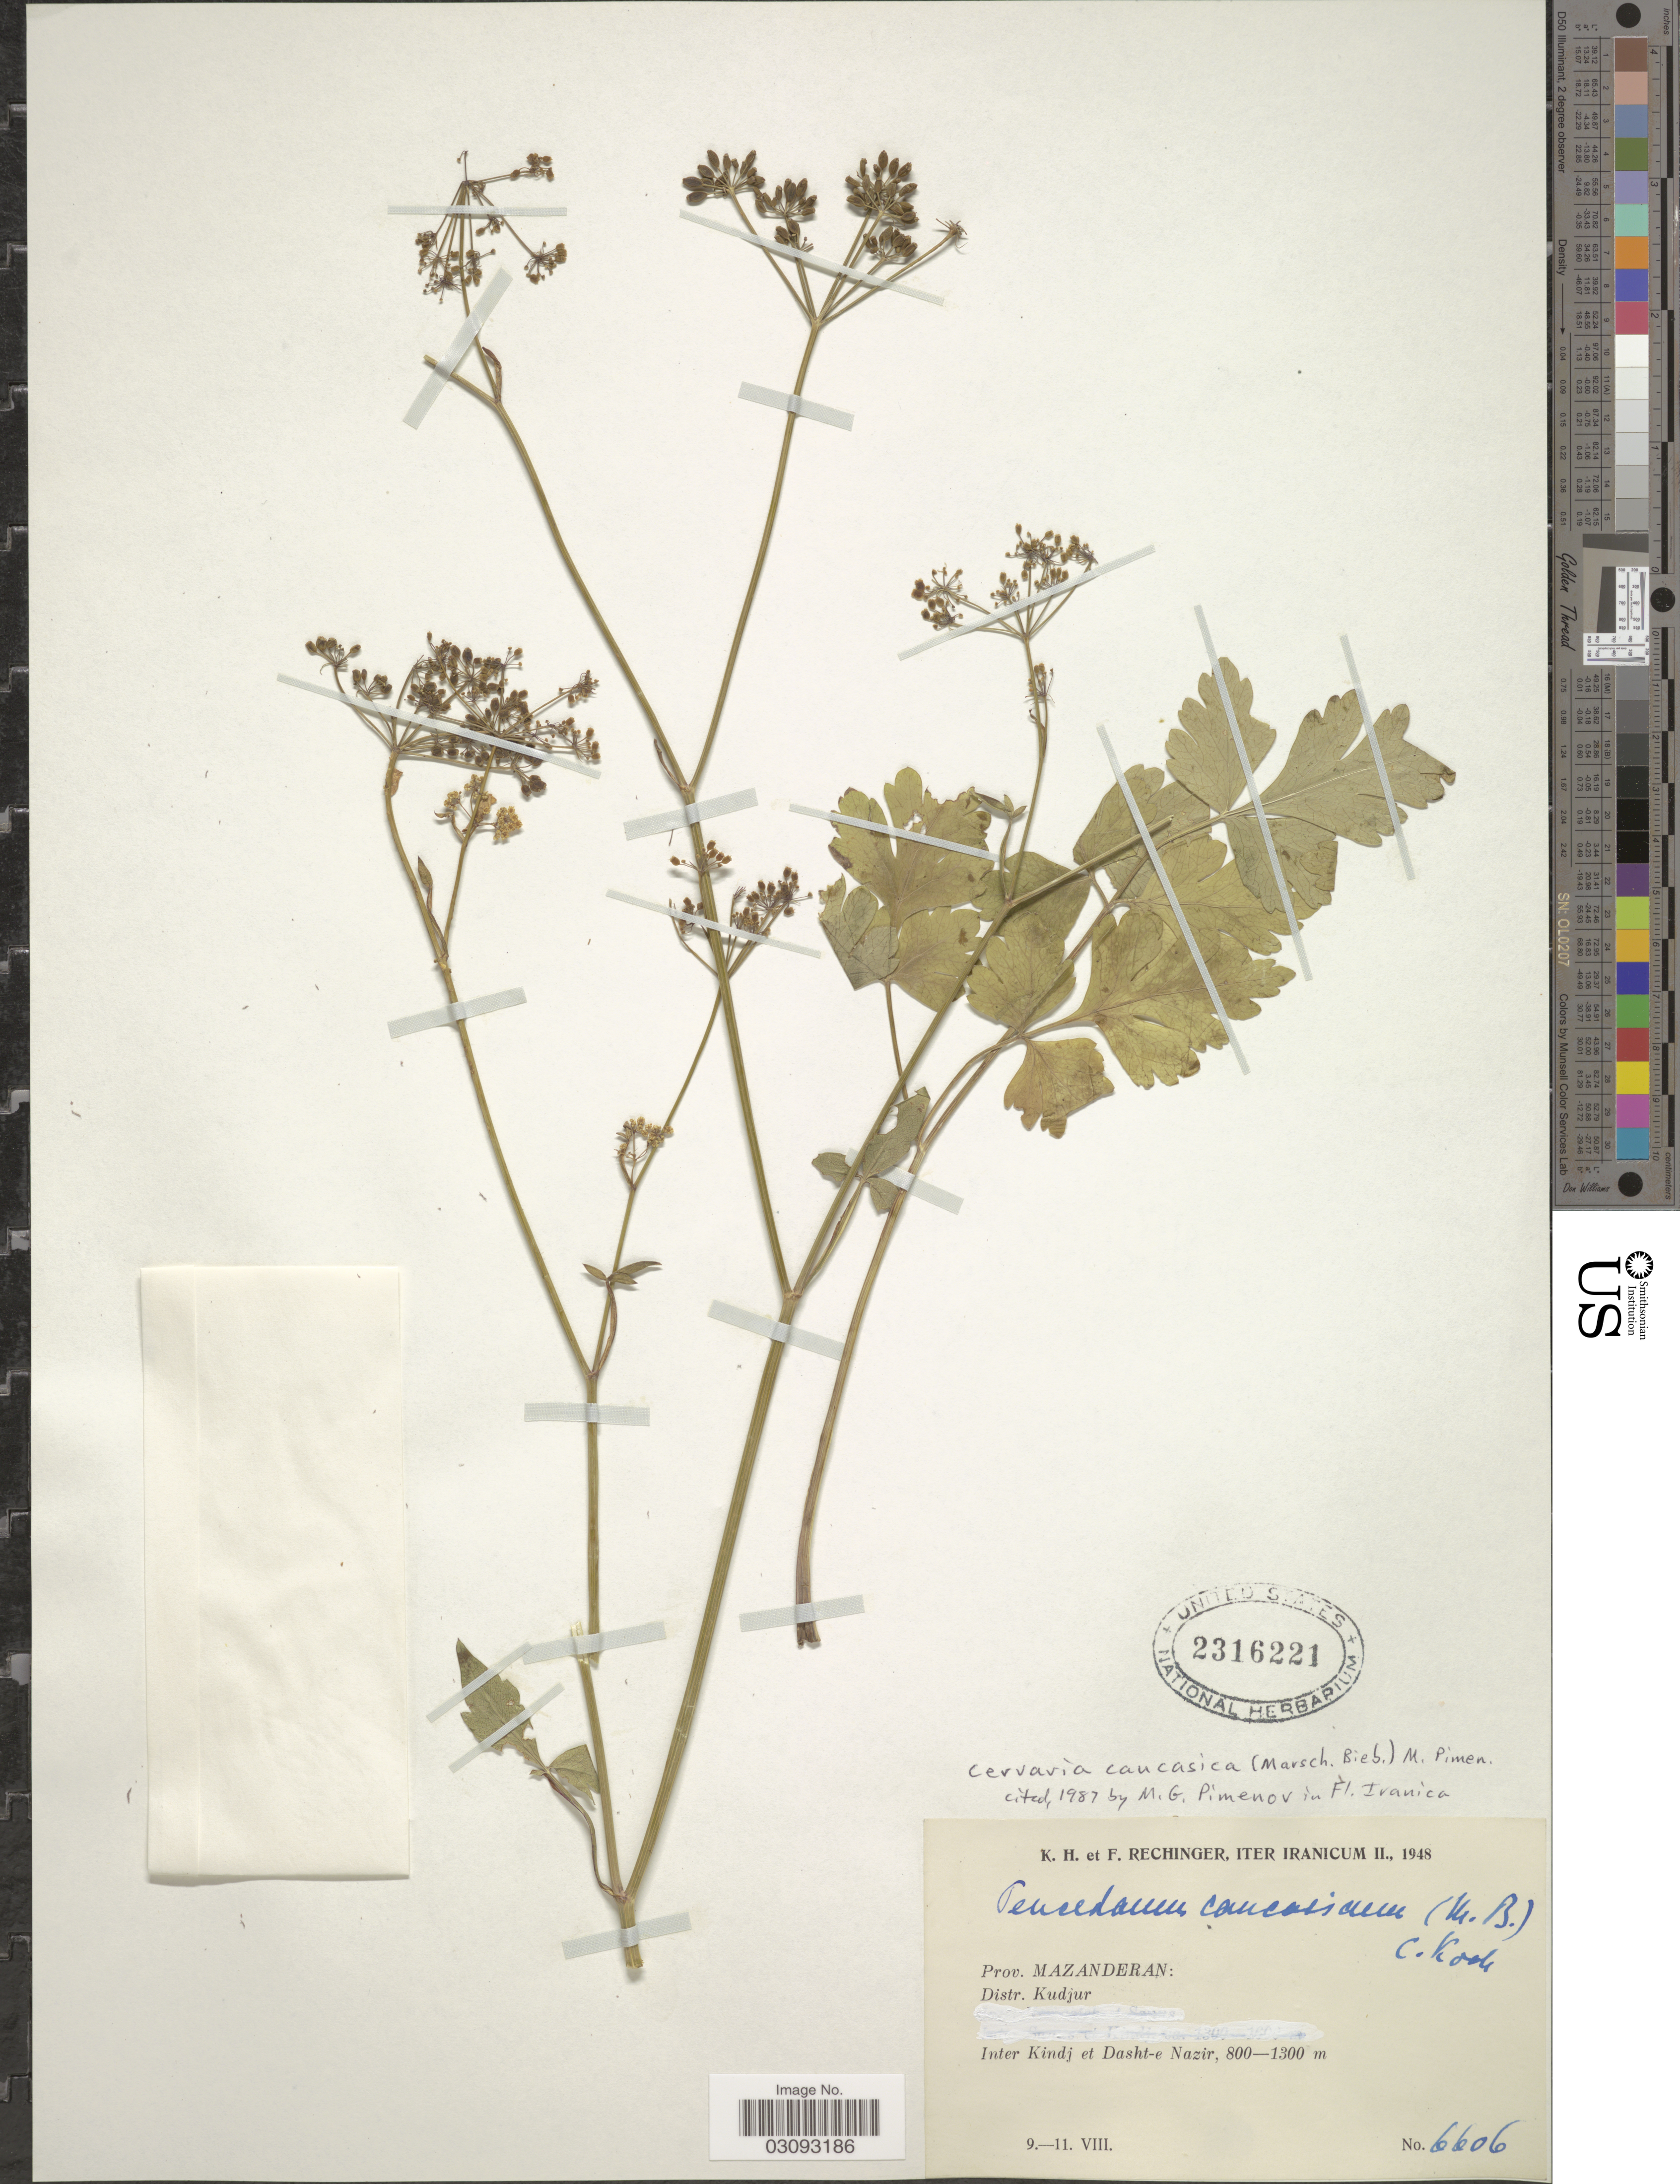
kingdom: Plantae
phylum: Tracheophyta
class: Magnoliopsida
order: Apiales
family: Apiaceae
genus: Cervaria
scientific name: Cervaria caucasica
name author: (M. Bieb.) Pimenov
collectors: K. H. Rechinger & F. Rechinger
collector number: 6606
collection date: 1948-08-09/1948-08-11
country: Iran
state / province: Mazandaran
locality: Distr. Kudjur. Inter Kindj et Dasht-e Nazir.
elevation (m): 800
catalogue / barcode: US 2316221